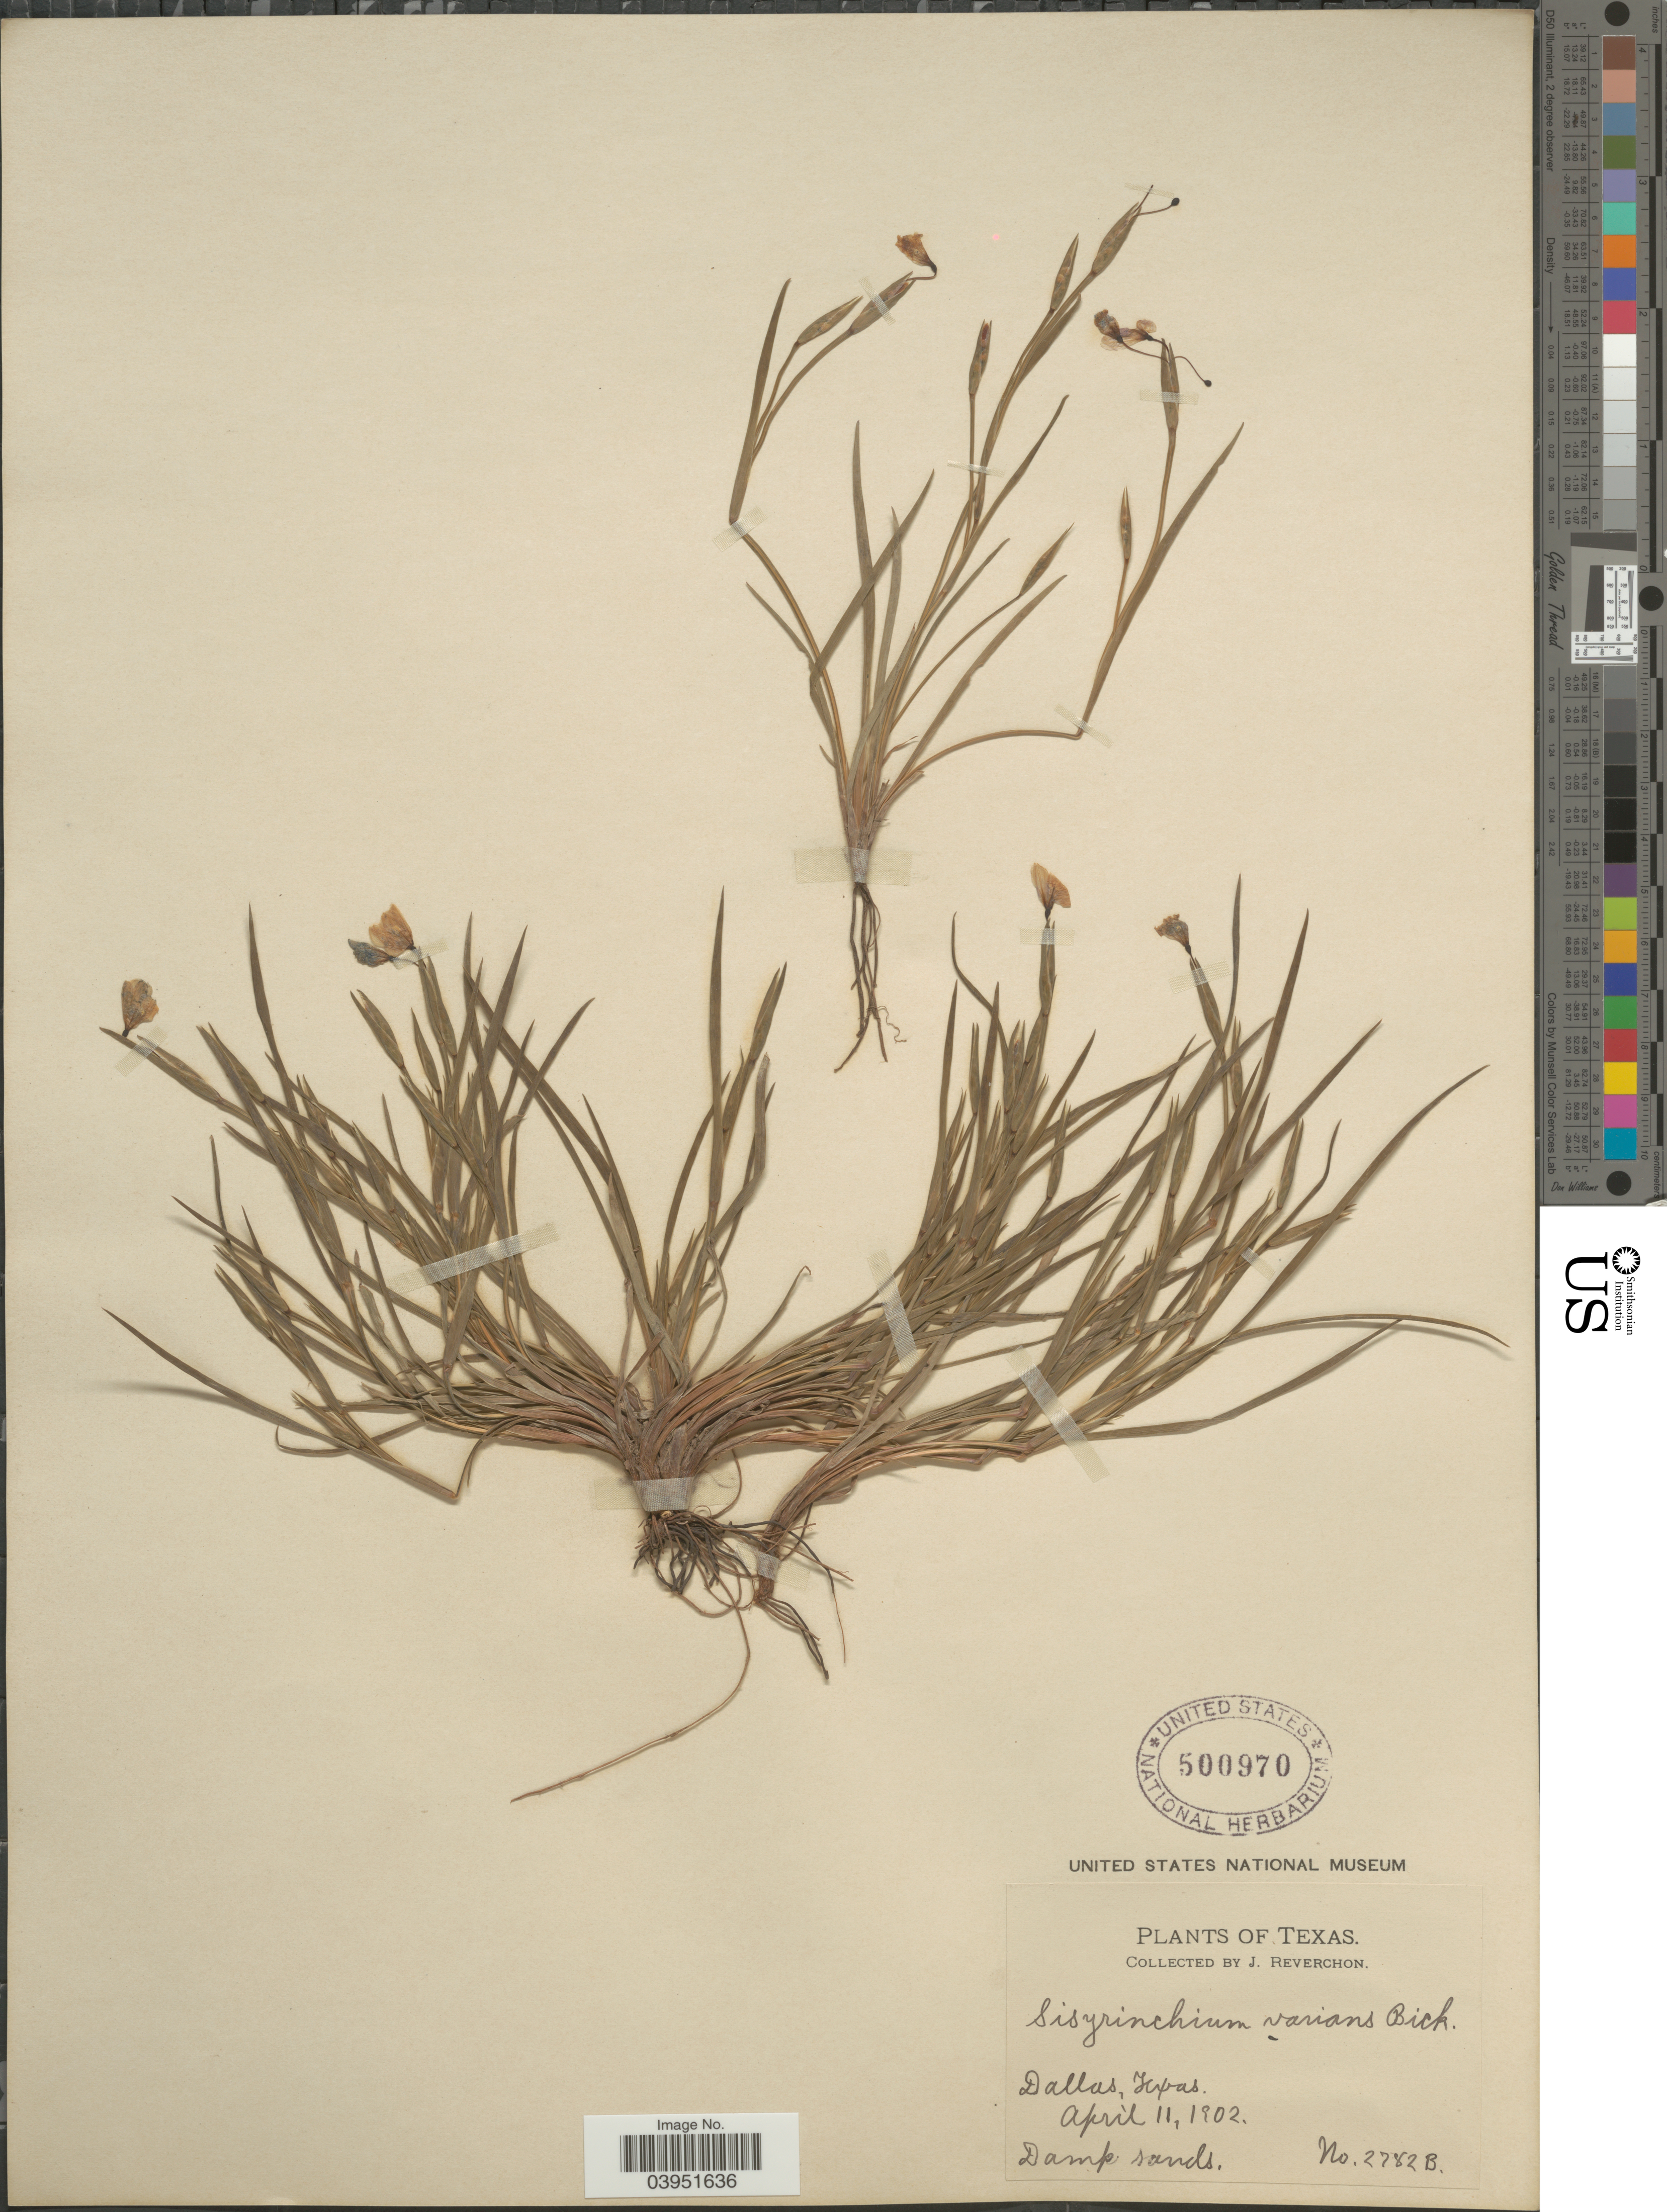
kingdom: Plantae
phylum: Tracheophyta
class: Liliopsida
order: Asparagales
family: Iridaceae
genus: Sisyrinchium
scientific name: Sisyrinchium varians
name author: E.P. Bicknell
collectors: J. Reverchon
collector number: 2782 B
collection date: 1902-04-11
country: United States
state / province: Texas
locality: Dallas.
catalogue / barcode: US 500970